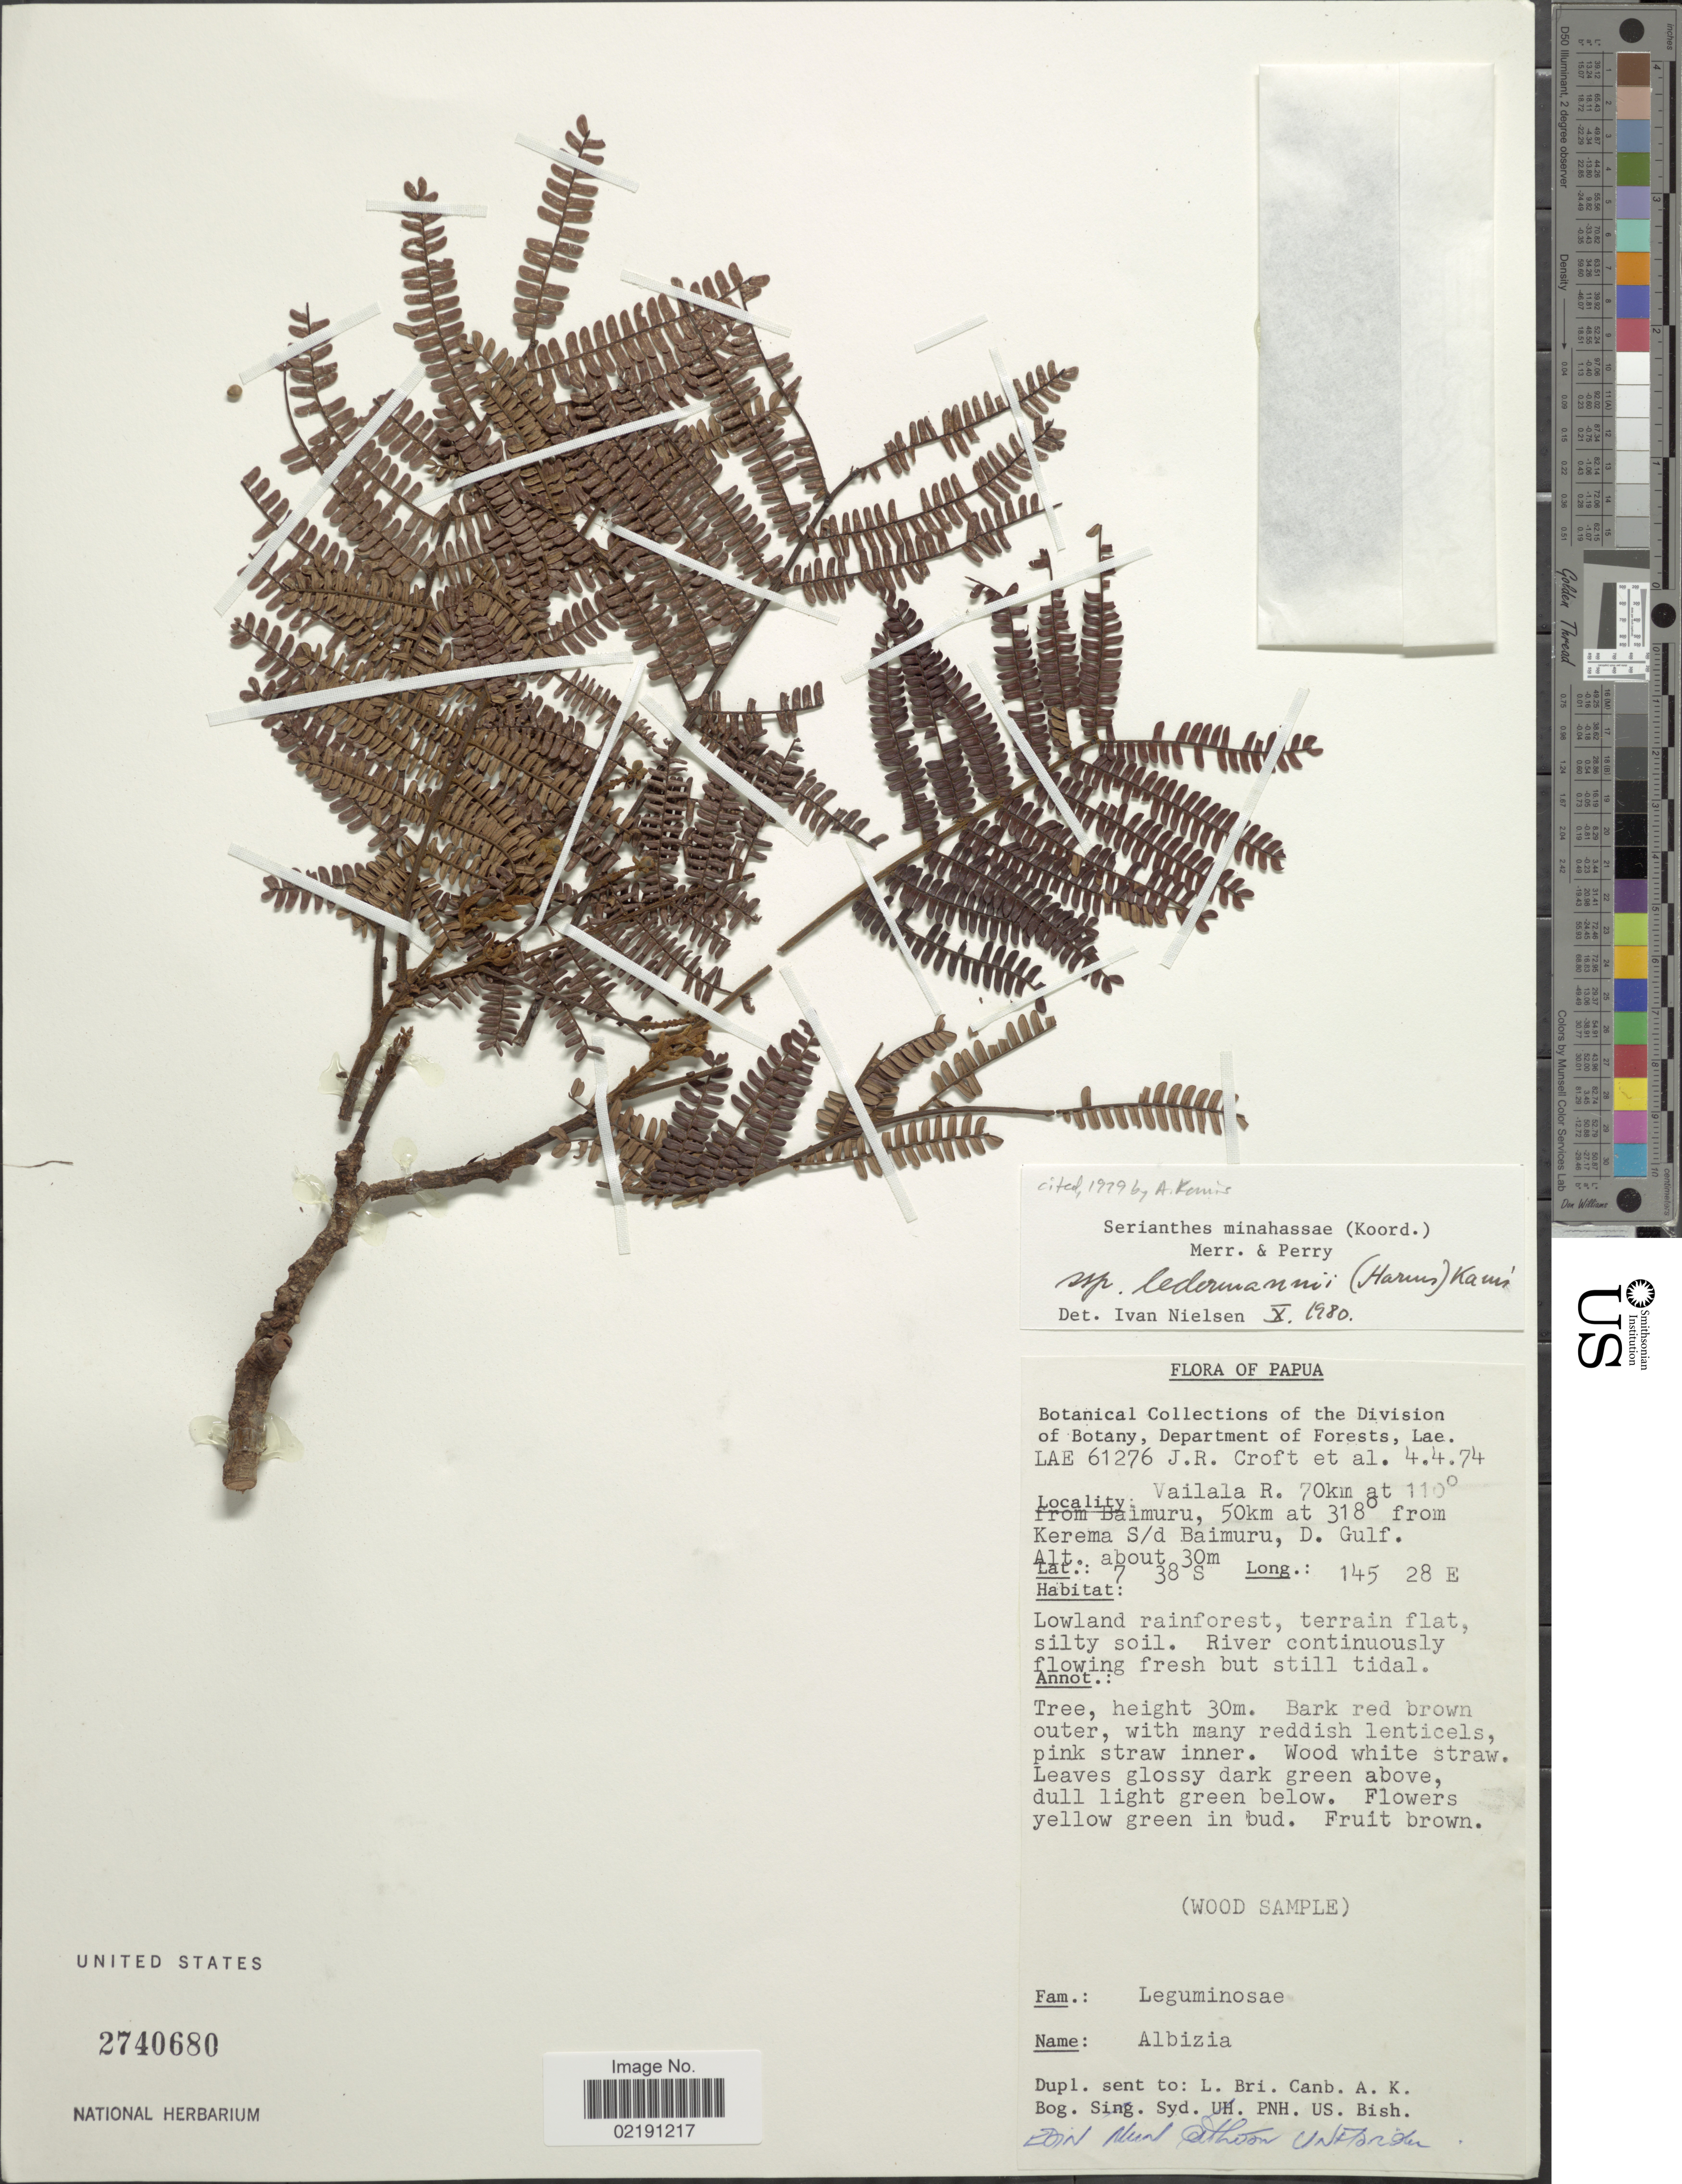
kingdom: Plantae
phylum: Tracheophyta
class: Magnoliopsida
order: Fabales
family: Fabaceae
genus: Serianthes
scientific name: Serianthes minahassae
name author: (Koord.) Merr. & L.M. Perry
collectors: J. R. Croft & et al.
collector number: LAE61276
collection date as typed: Transcribed d/m/y: 4/4/74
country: Papua New Guinea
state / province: Gulf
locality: Vailala R., 70 km at 110° from Daimuru, 50km at 318° from Kerema S/d Baimuru, D. Gulf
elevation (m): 30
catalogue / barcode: US 2740680